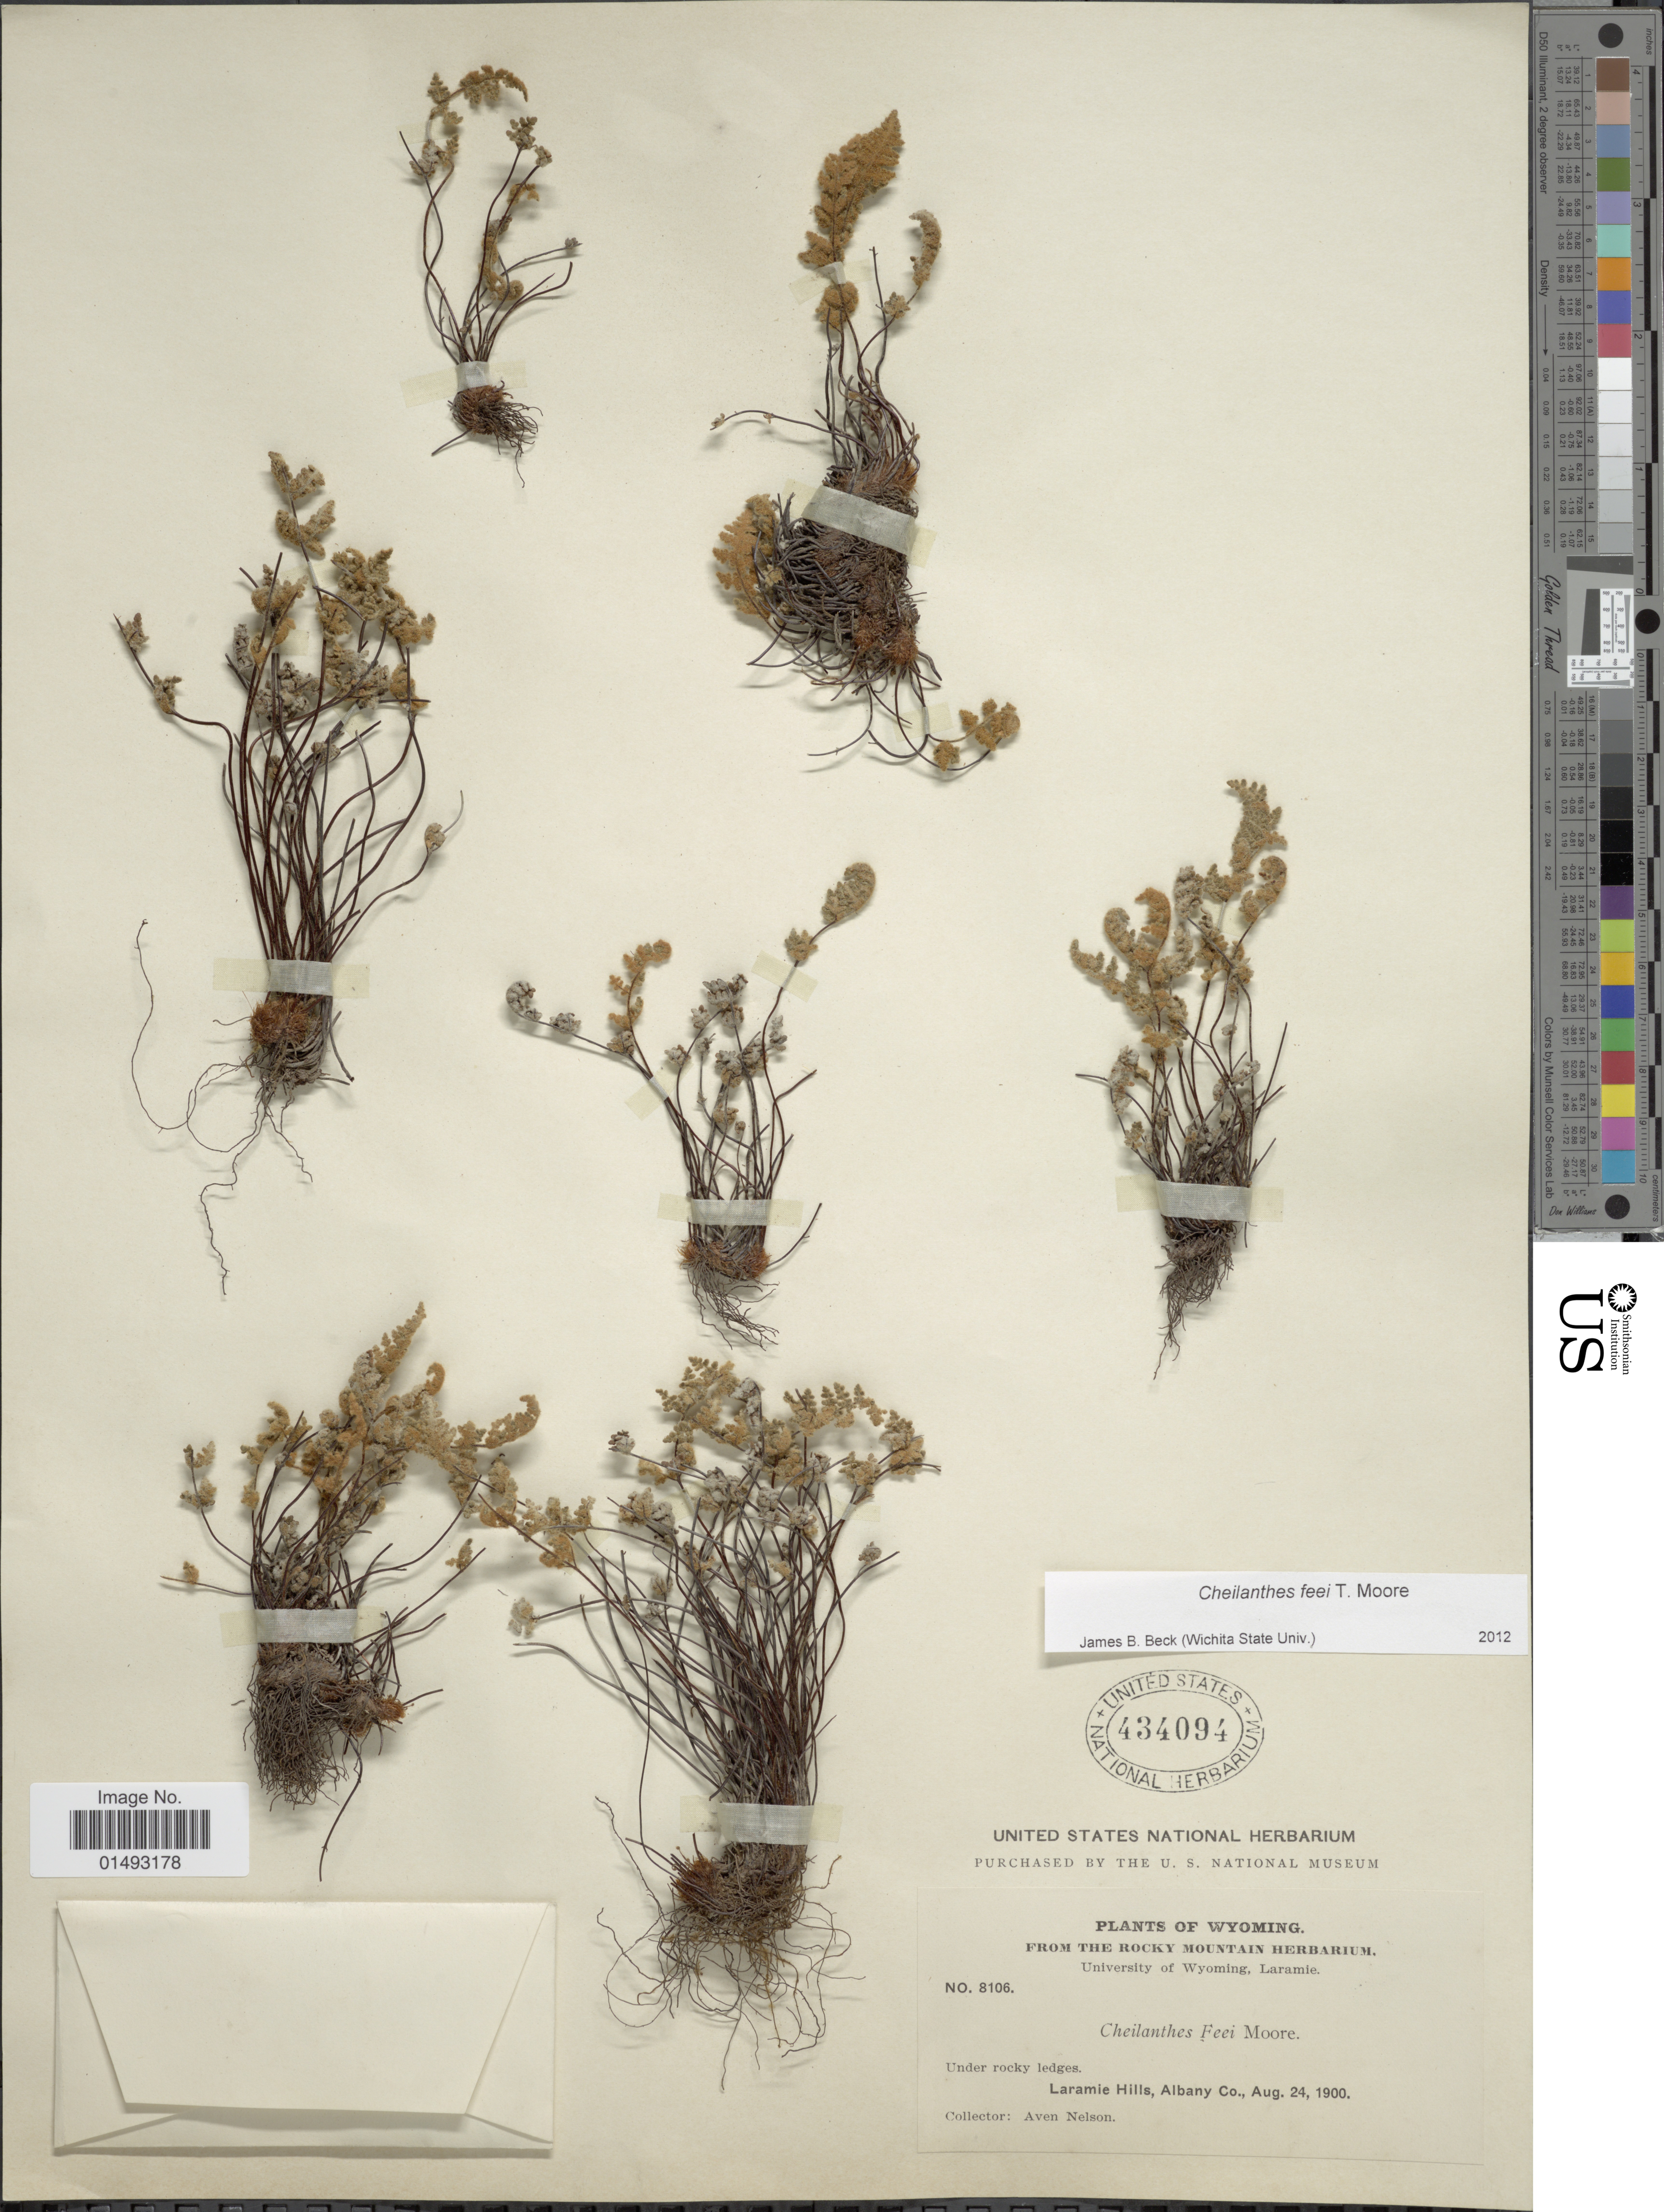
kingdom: Plantae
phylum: Tracheophyta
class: Polypodiopsida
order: Polypodiales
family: Pteridaceae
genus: Myriopteris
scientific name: Myriopteris gracilis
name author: Fée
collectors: A. Nelson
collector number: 8106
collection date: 1900-08-24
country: United States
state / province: Wyoming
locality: Under rocky ledges, Laramie Hills, Albany Co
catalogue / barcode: US 434094